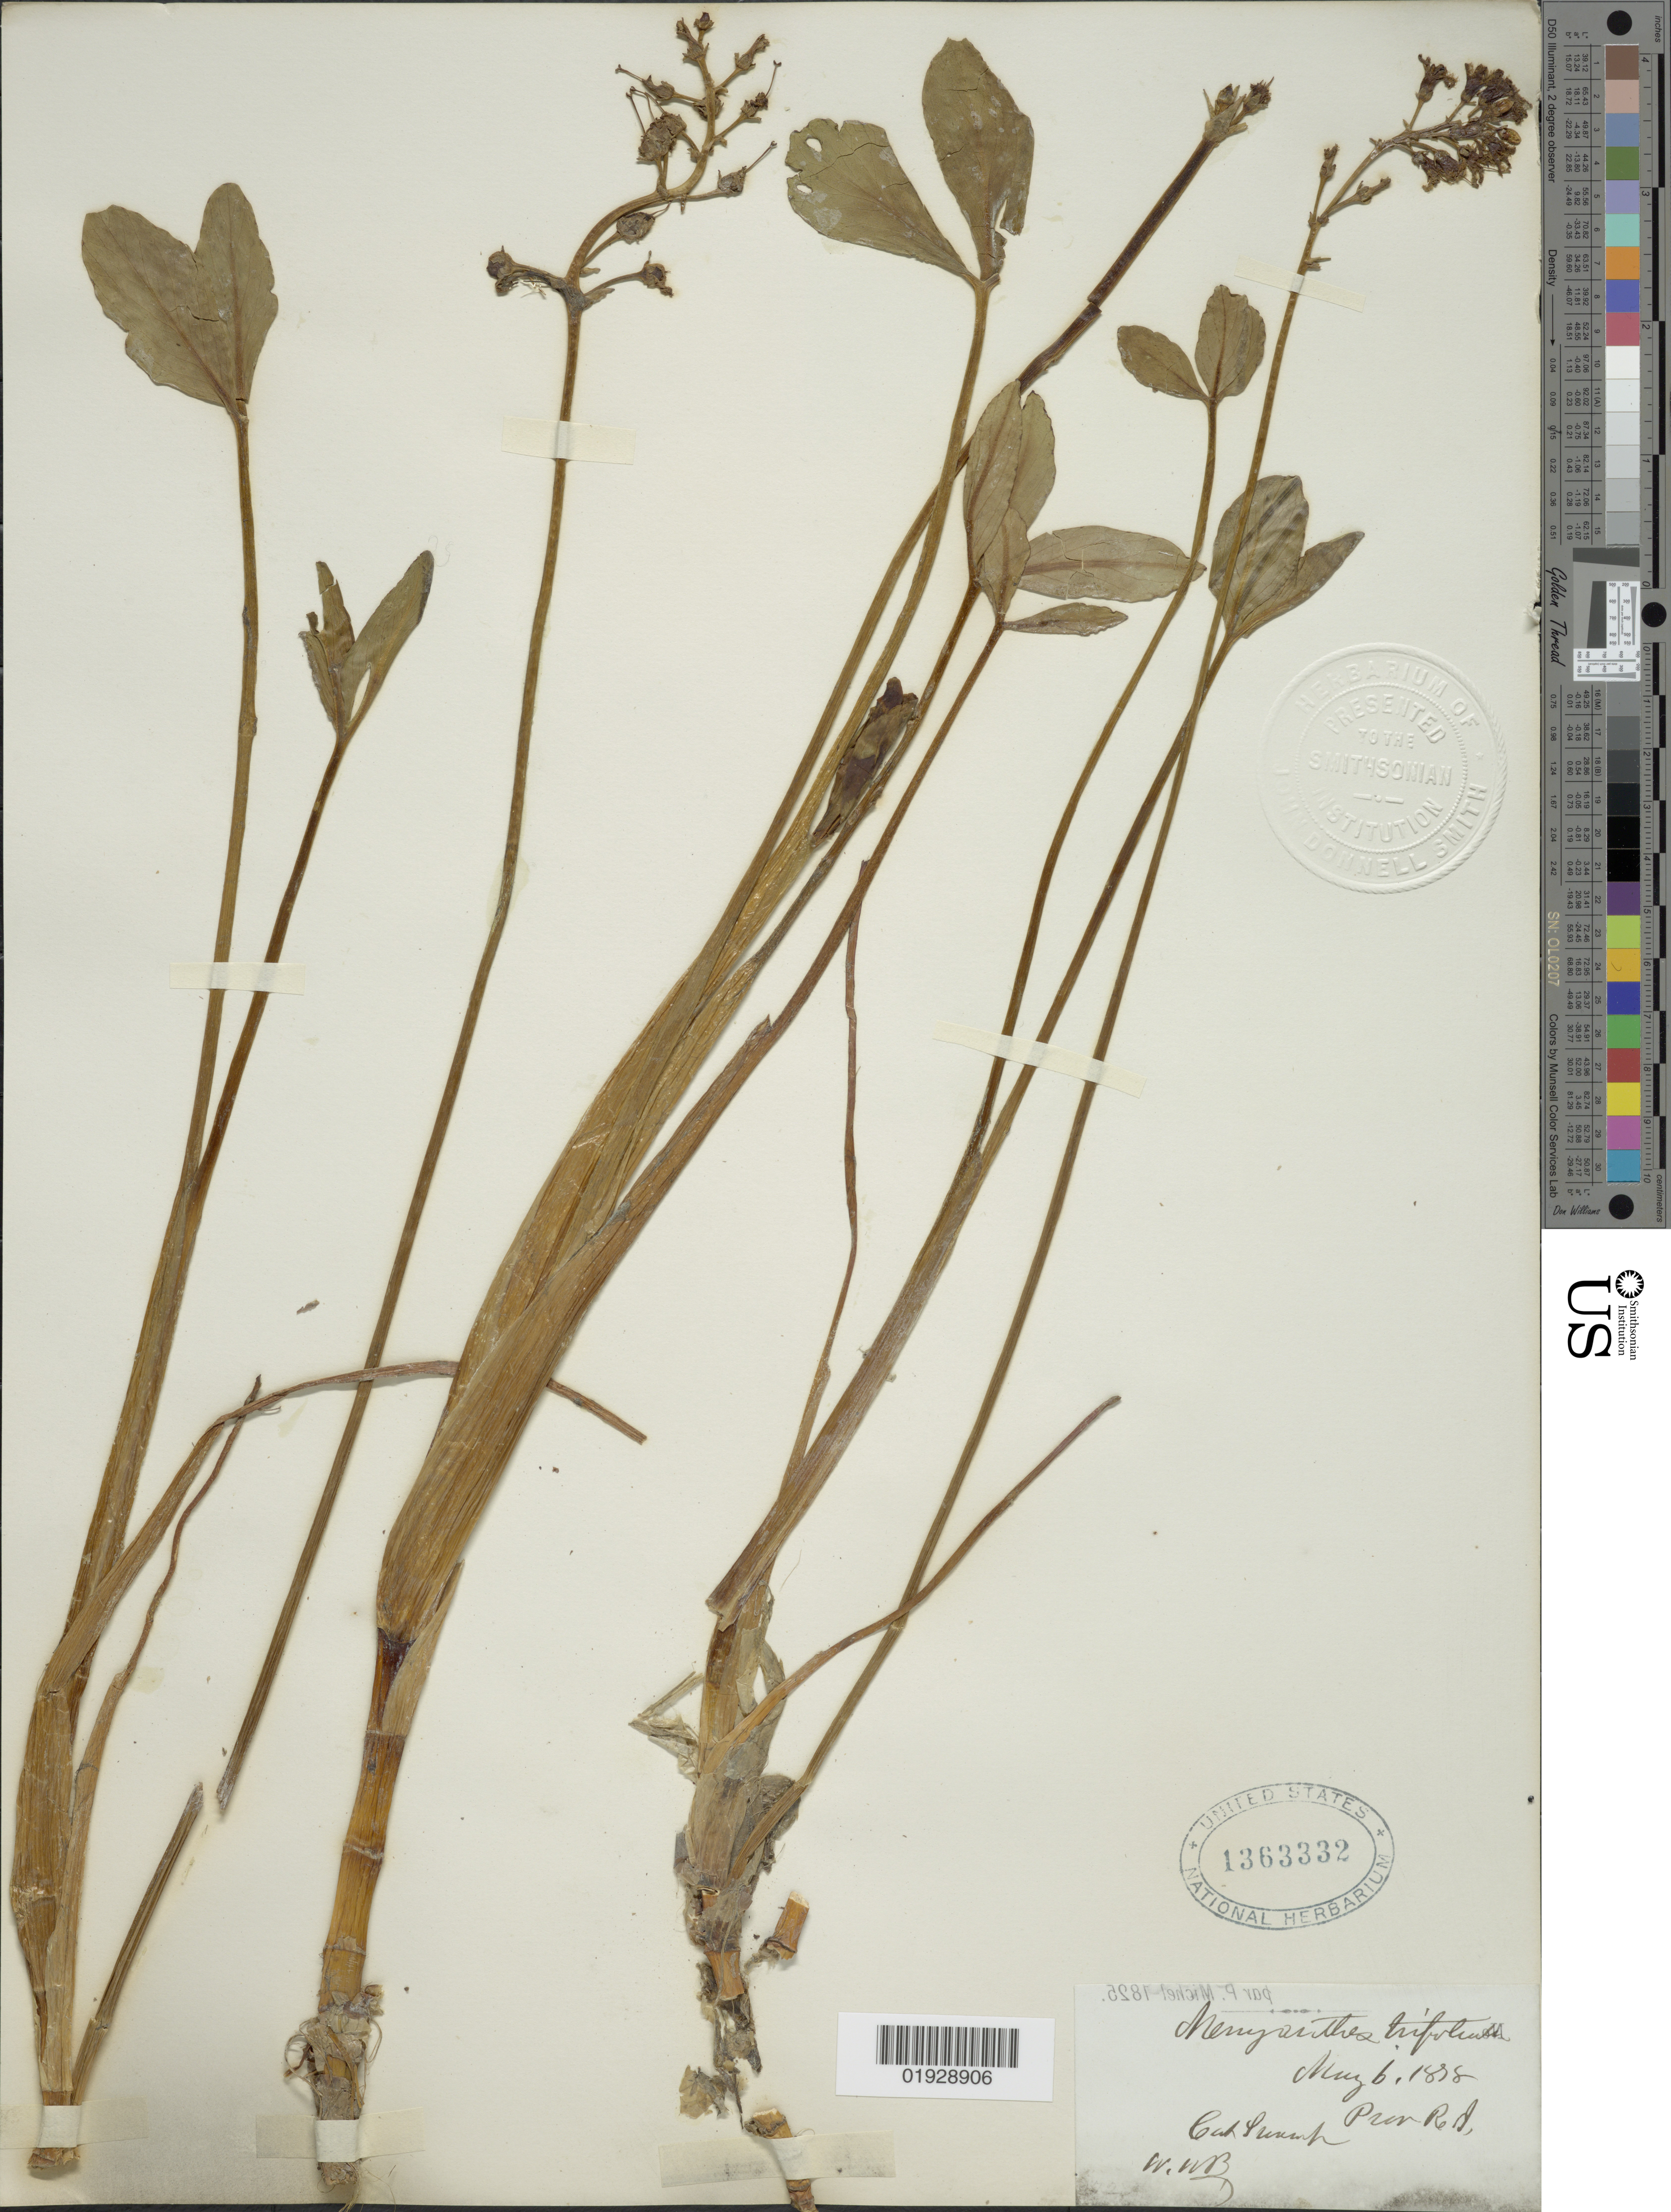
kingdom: Plantae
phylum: Tracheophyta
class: Magnoliopsida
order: Asterales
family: Menyanthaceae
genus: Menyanthes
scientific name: Menyanthes trifoliata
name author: L.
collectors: W. W. B.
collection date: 1858-05-06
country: United States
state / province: Rhode Island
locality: Prov. R.I., Cat Swamp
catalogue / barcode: US 1363332